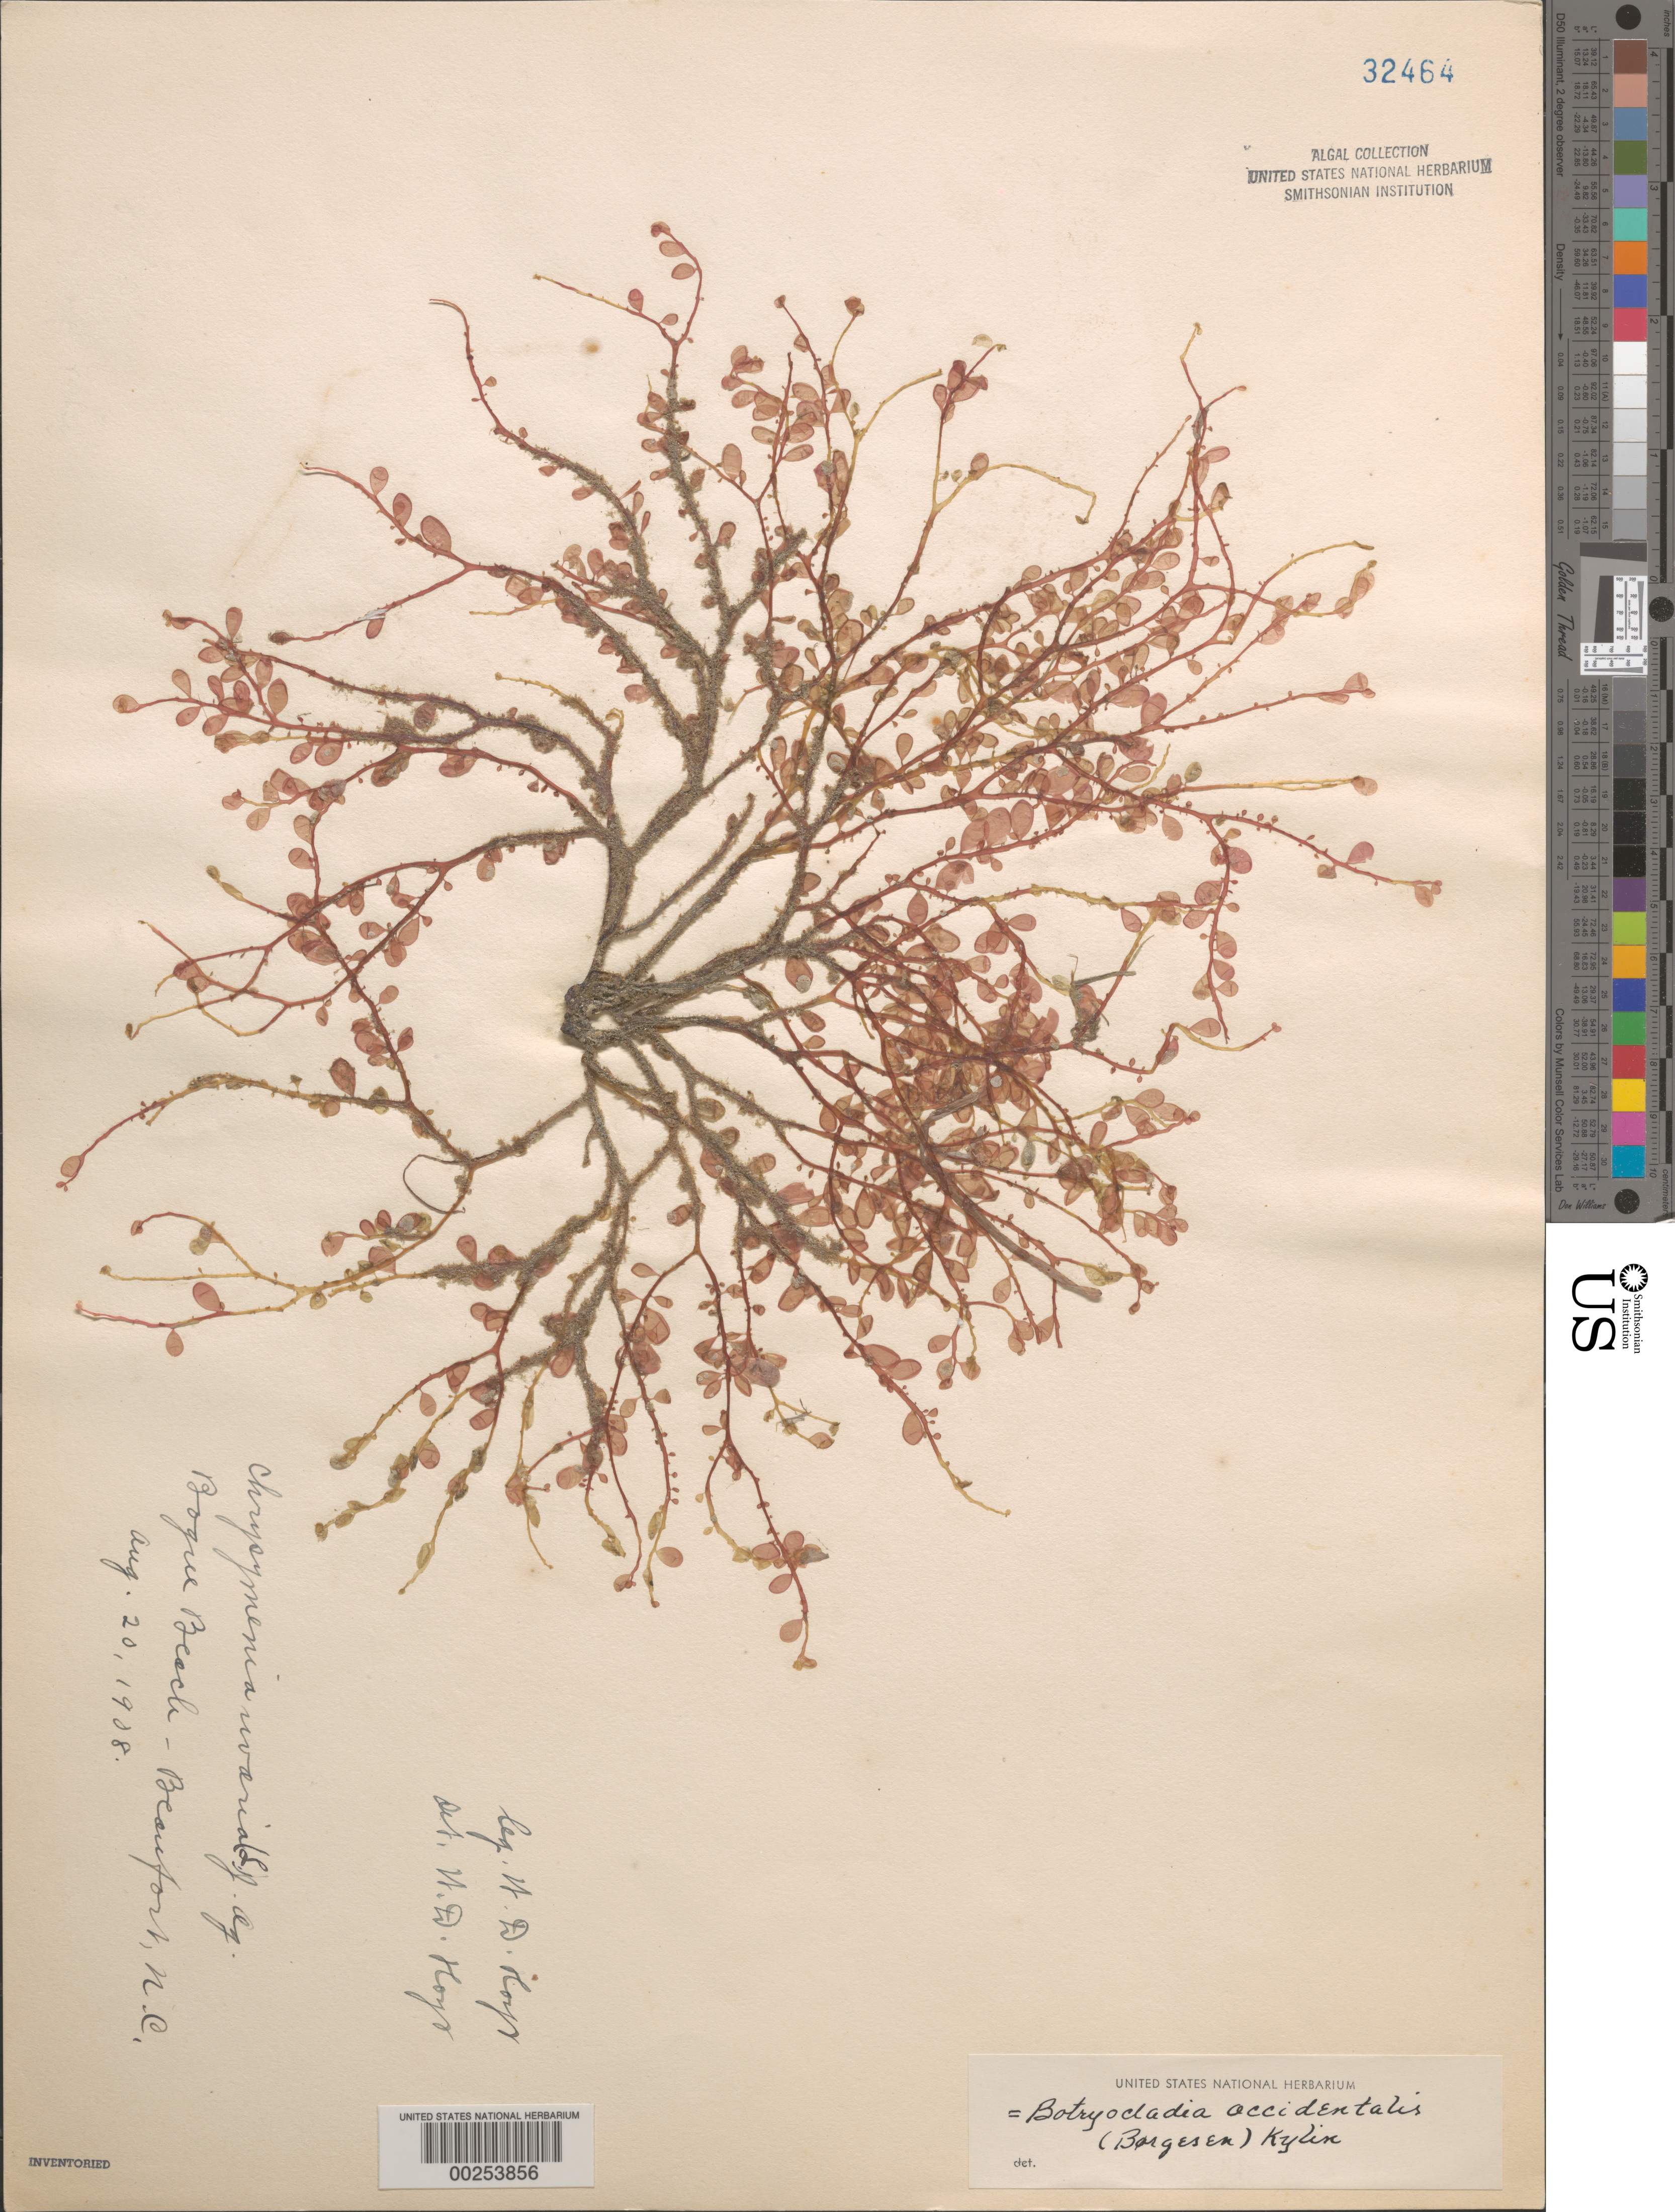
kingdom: Plantae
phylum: Rhodophyta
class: Florideophyceae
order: Rhodymeniales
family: Rhodymeniaceae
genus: Botryocladia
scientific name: Botryocladia occidentalis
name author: (Børgesen) Kylin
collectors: W. D. Hoyt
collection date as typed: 20 Aug 1908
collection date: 1908-08-20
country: United States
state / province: North Carolina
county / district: Carteret County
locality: Beaufort, Bogue Beach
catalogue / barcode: US 32464